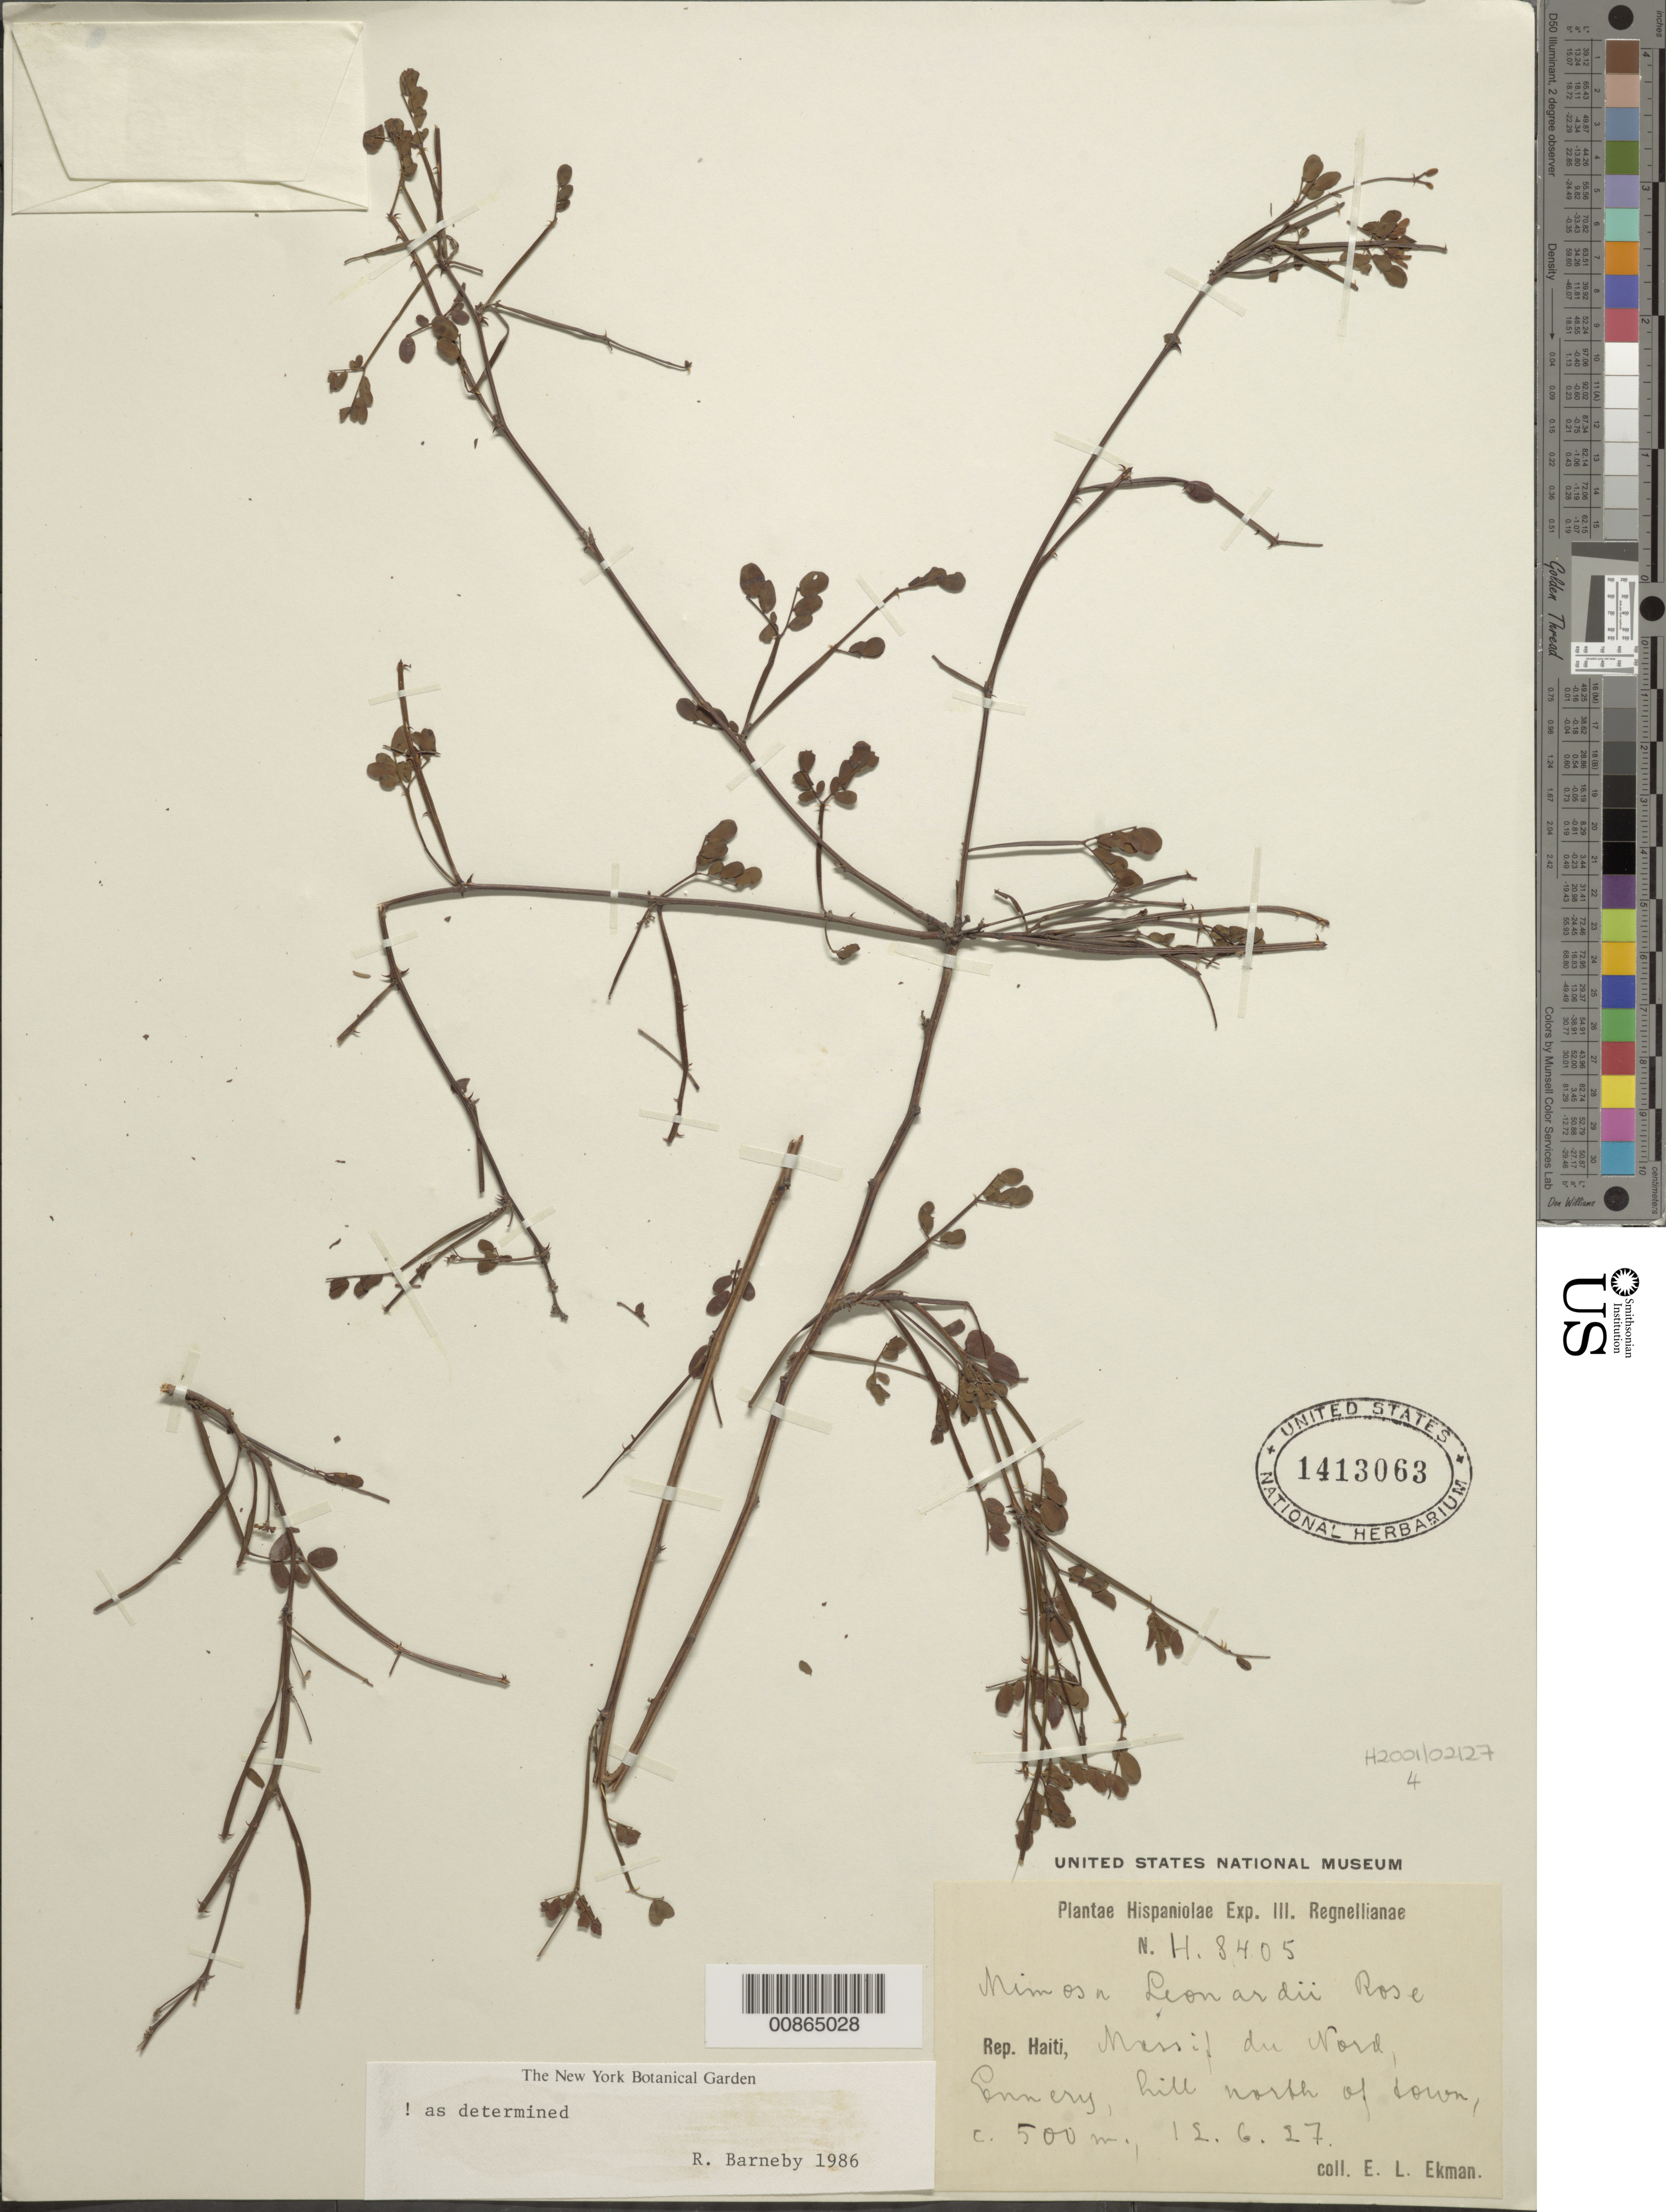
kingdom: Plantae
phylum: Tracheophyta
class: Magnoliopsida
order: Fabales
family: Fabaceae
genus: Mimosa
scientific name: Mimosa leonardii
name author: Britton & Rose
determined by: Barneby, Rupert C., (NY)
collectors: E. L. Ekman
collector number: H 8405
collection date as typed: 12 Jun 1927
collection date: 1927-06-12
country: Haiti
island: Hispaniola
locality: Massif du Nord, Ennery, hill north of town.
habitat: Hill.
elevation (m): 500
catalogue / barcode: US 1413063